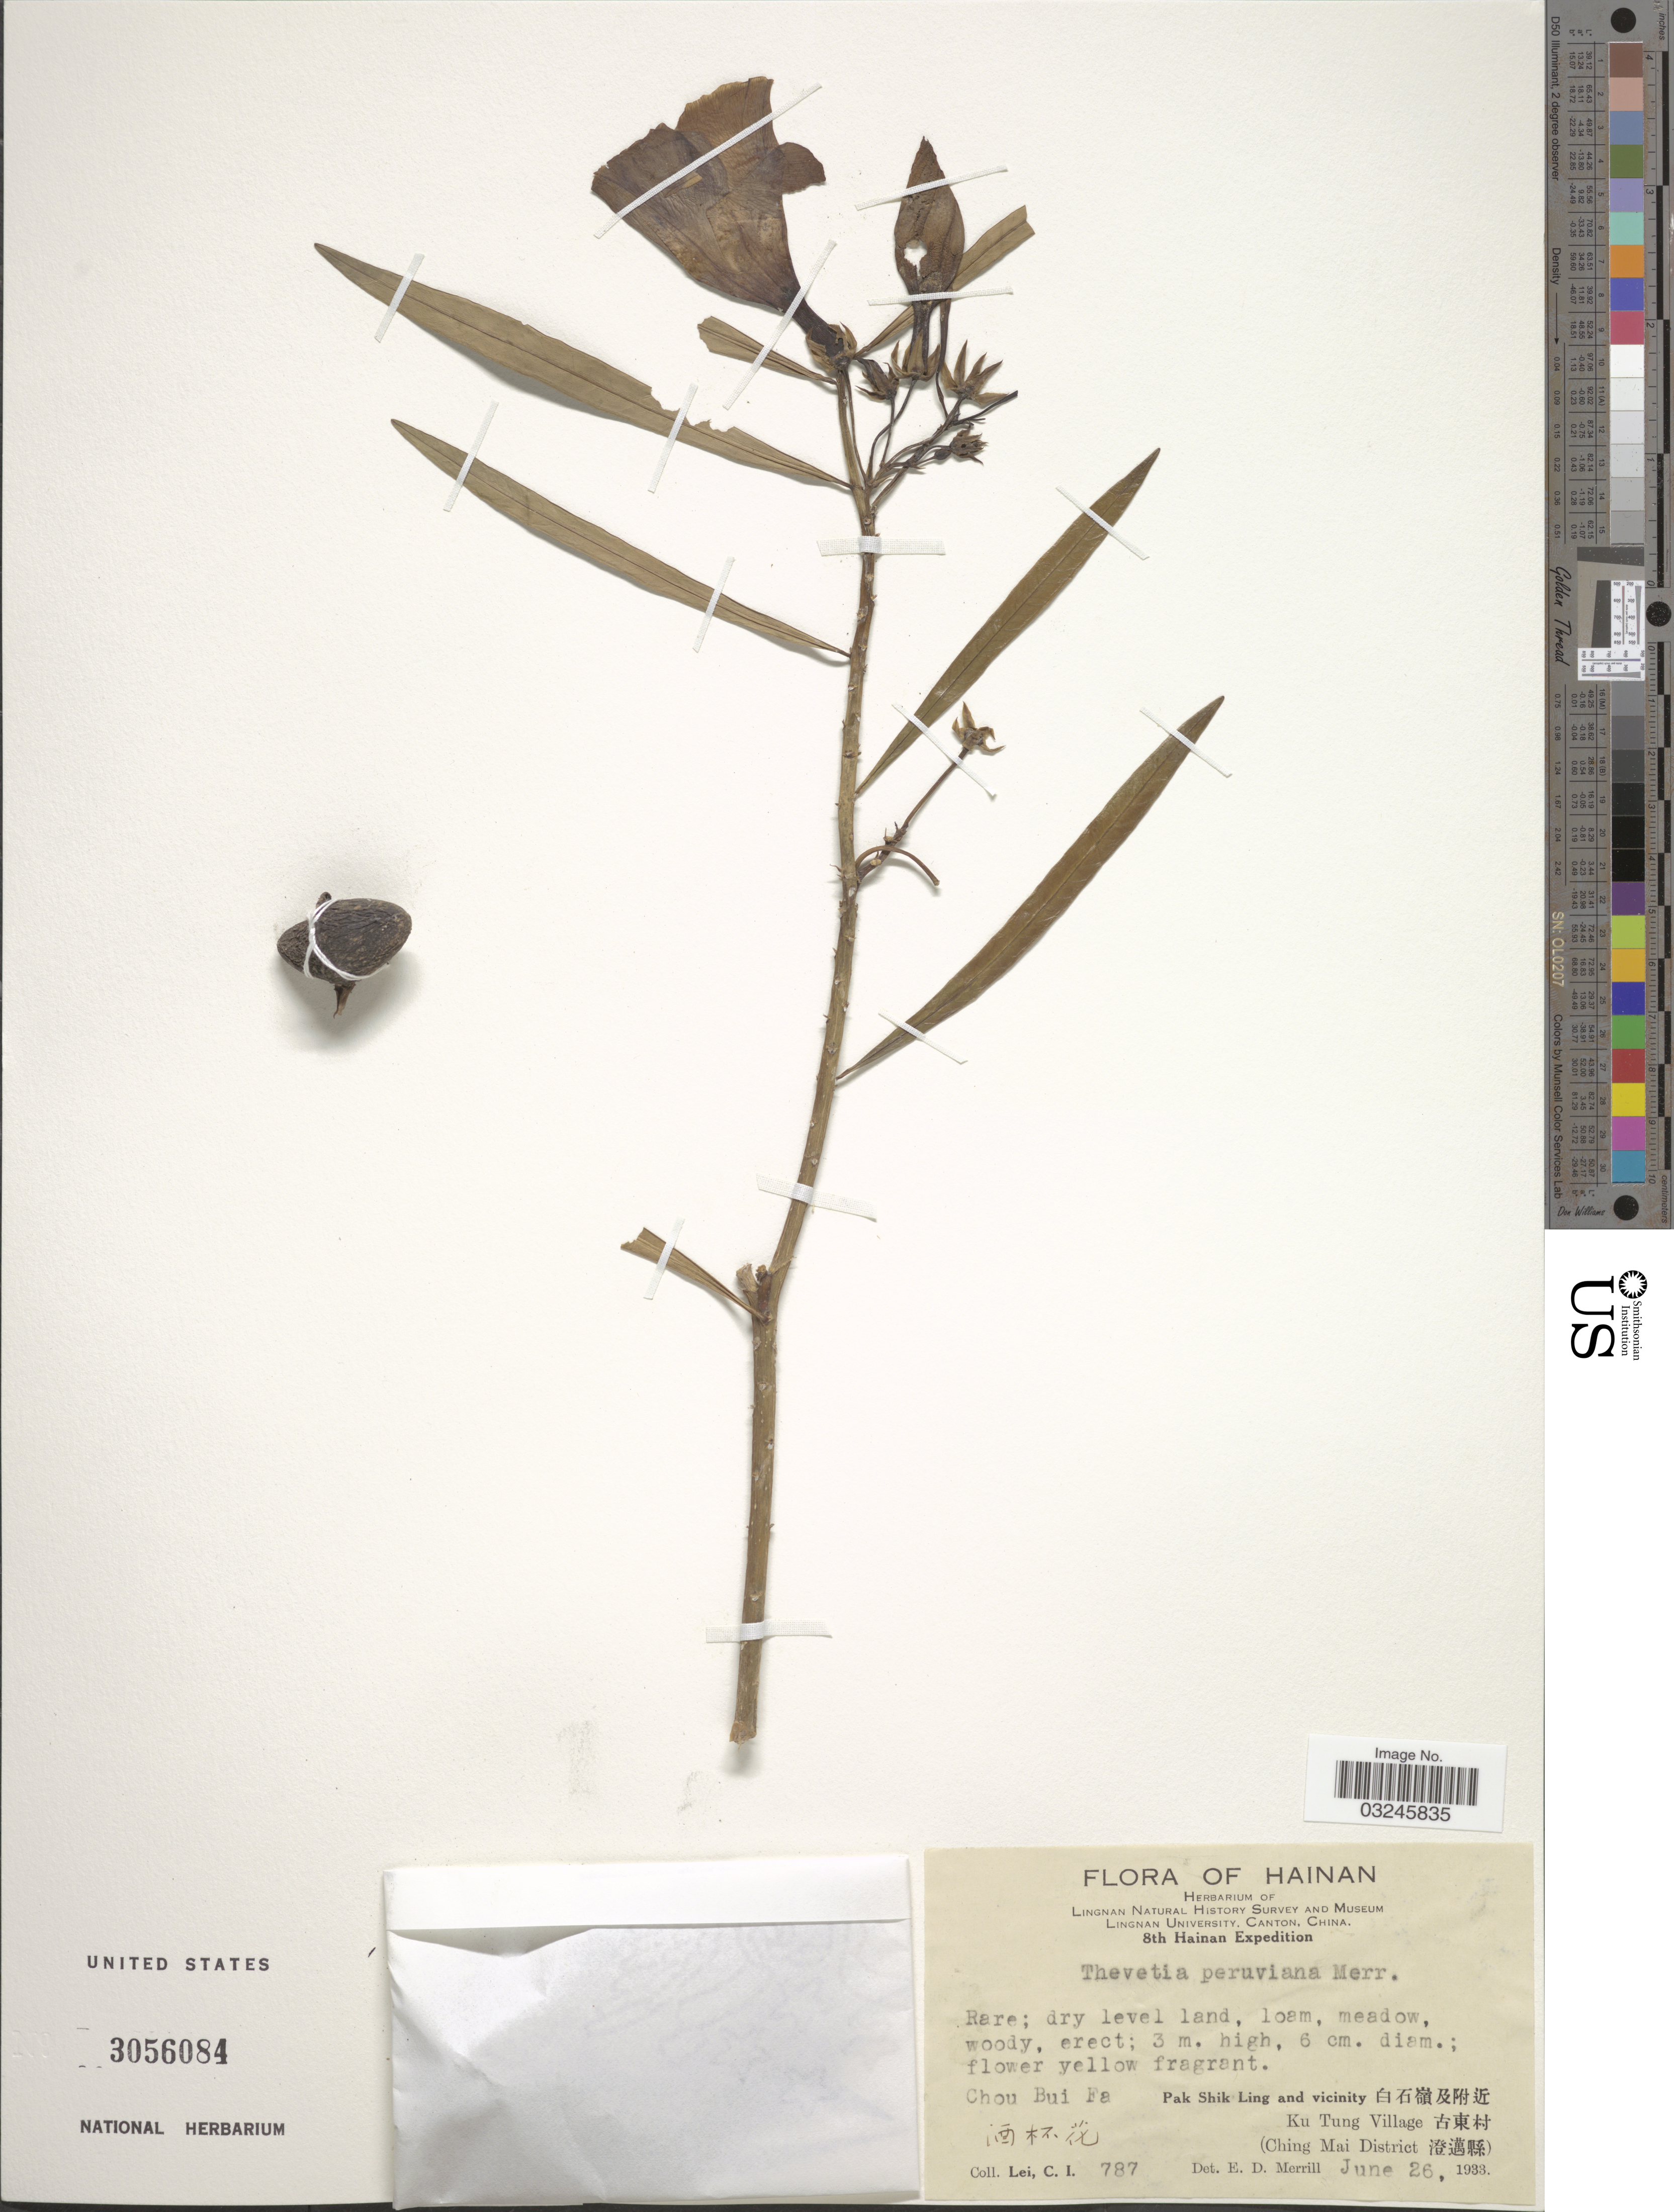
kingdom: Plantae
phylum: Tracheophyta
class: Magnoliopsida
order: Gentianales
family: Apocynaceae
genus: Thevetia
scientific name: Thevetia peruviana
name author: (Pers.) K. Schum.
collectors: C. I. Lei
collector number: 787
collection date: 1933-06-26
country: China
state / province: Hainan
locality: Pak Shik Ling and vicinity, Ku Tung Village (Ching Mai District).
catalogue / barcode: US 3056084